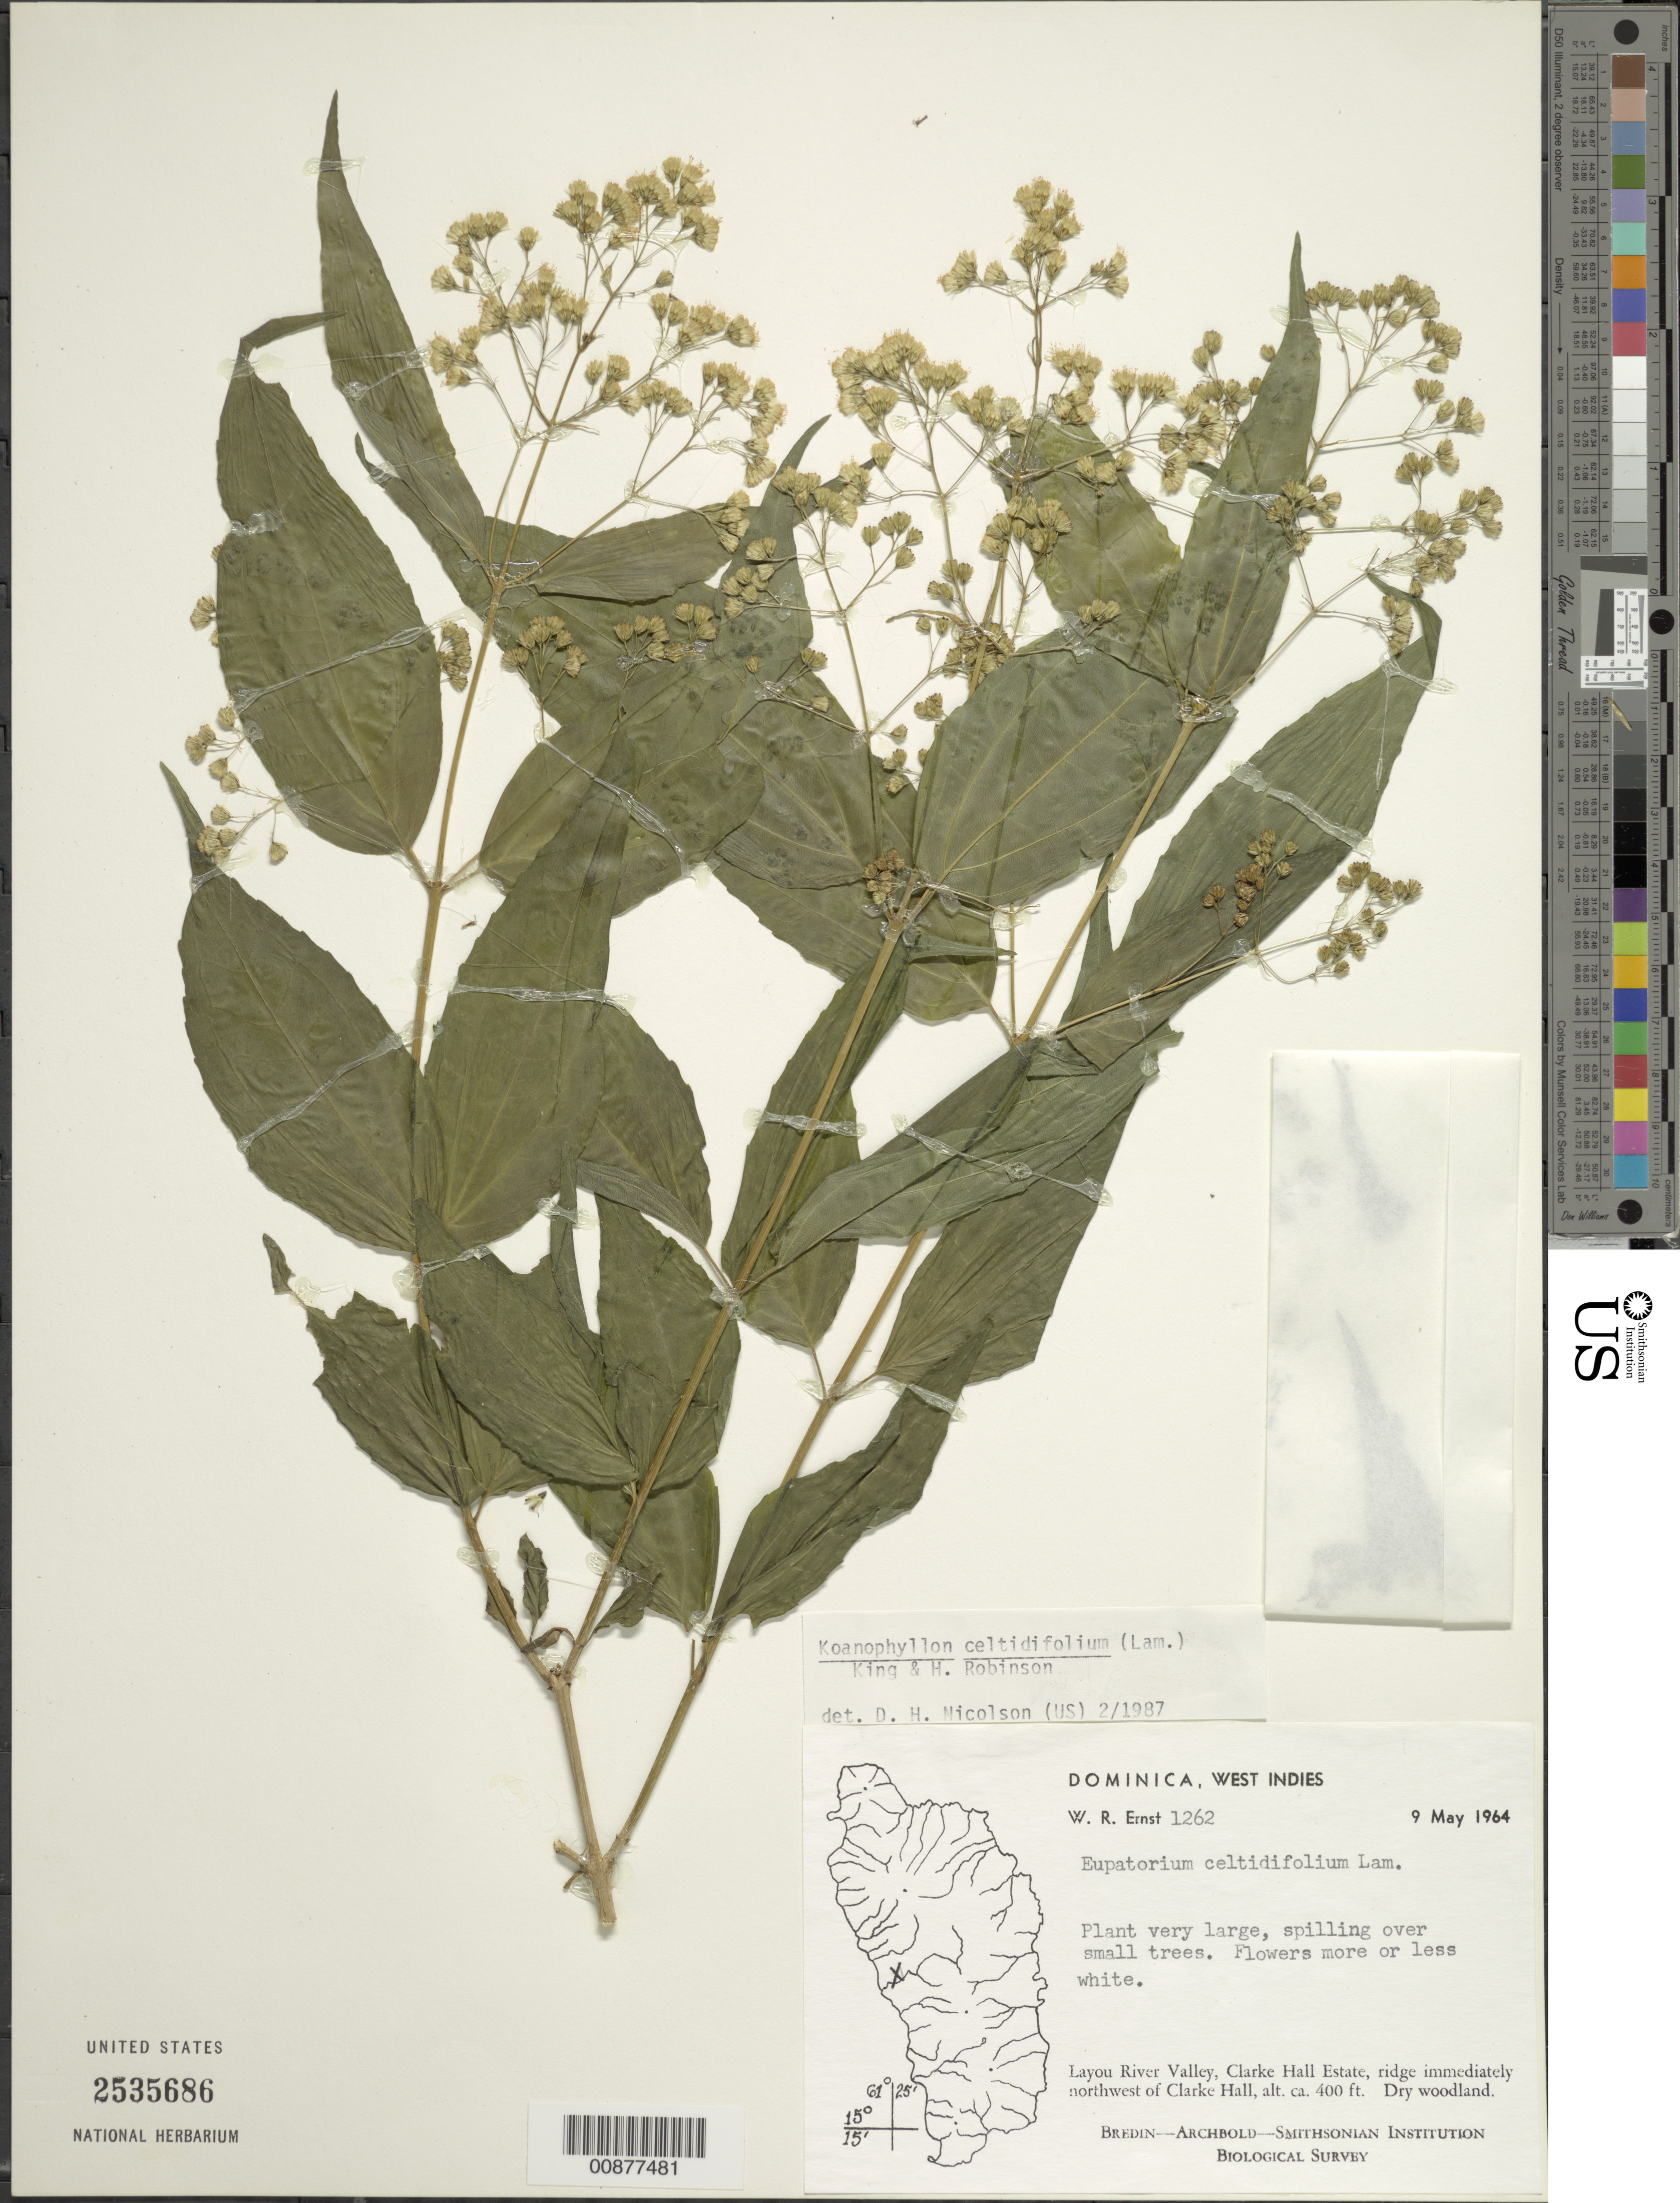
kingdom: Plantae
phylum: Tracheophyta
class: Magnoliopsida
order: Asterales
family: Asteraceae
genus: Koanophyllon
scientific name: Koanophyllon celtidifolium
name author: (Lam.) R.M. King & H. Rob.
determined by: Nicolson, Dan H.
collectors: W. R. Ernst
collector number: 1262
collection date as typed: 09 May 1964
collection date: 1964-05-09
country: Dominica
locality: Layou River Valley, Clarke Hall Estate, ridge immediately NW of Clarke Hall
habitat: Dry woodland, on ridge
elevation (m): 122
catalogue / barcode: US 2535686